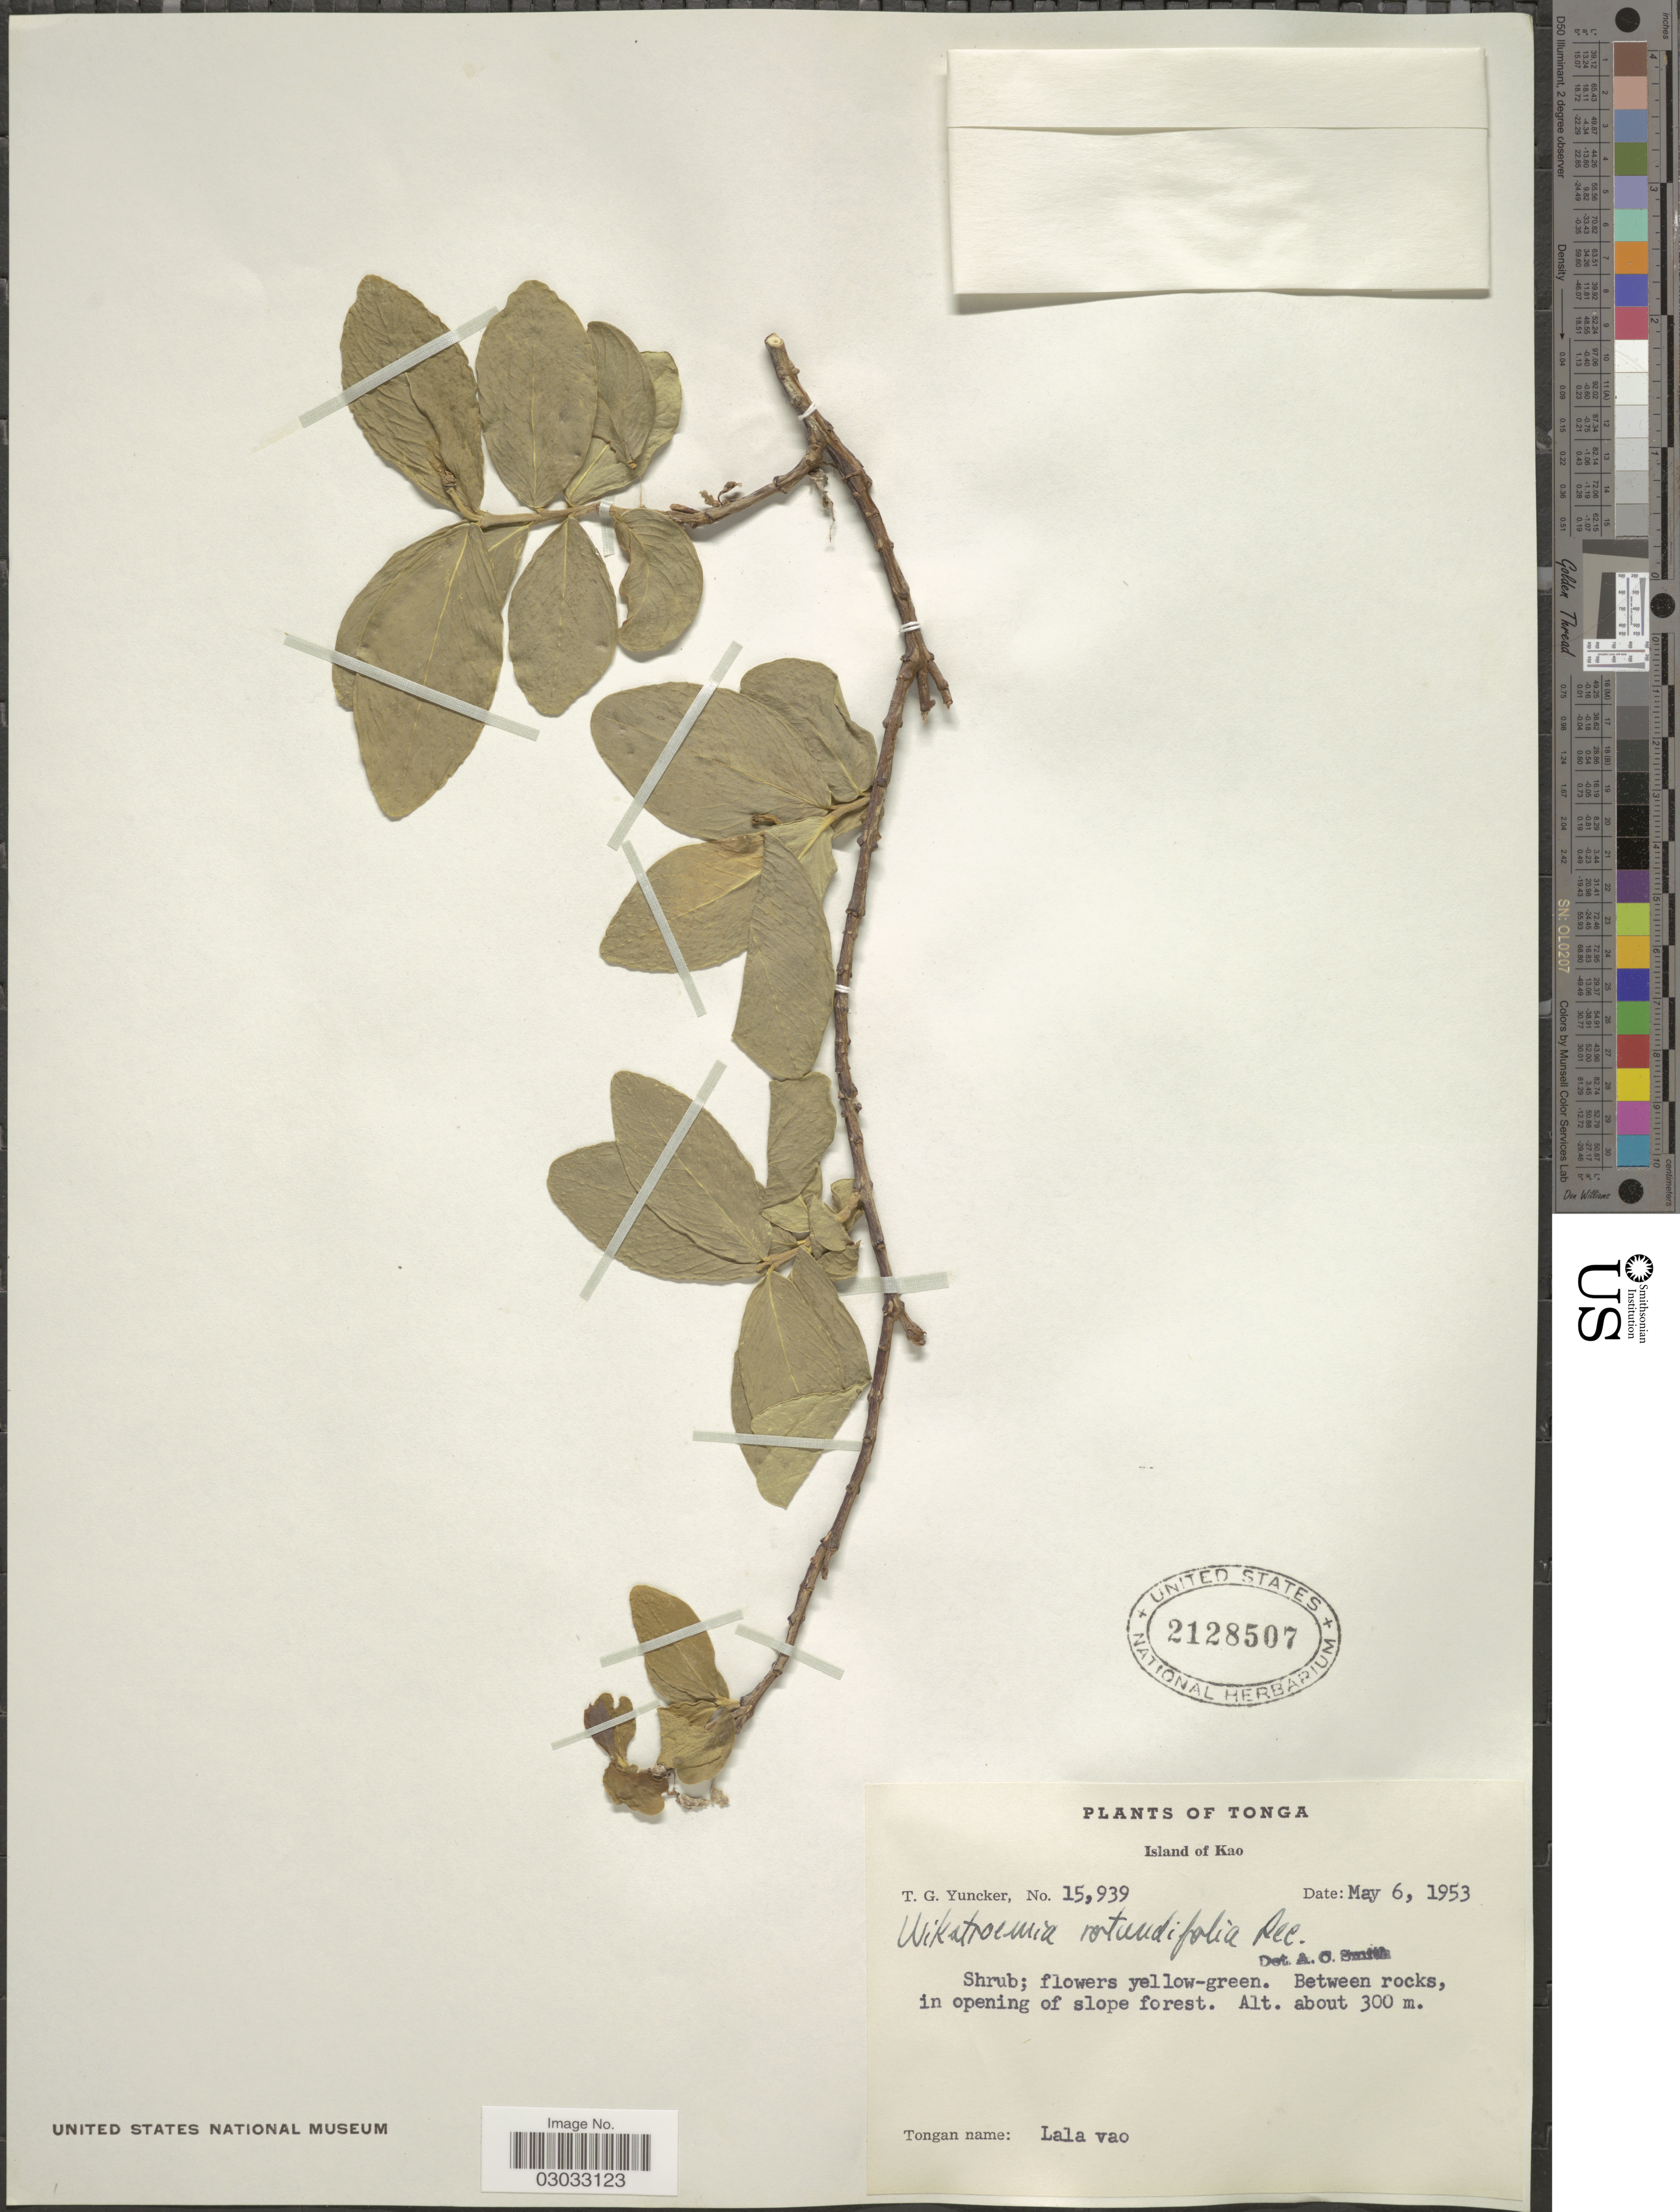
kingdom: Plantae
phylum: Tracheophyta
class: Magnoliopsida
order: Malvales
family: Thymelaeaceae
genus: Wikstroemia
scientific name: Wikstroemia rotundifolia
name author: Decne.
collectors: T. G. Yuncker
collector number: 15939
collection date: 1953-05-06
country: Tonga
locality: Island of Kao, Between rocks in opening of slope forest.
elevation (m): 300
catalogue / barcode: US 2128507